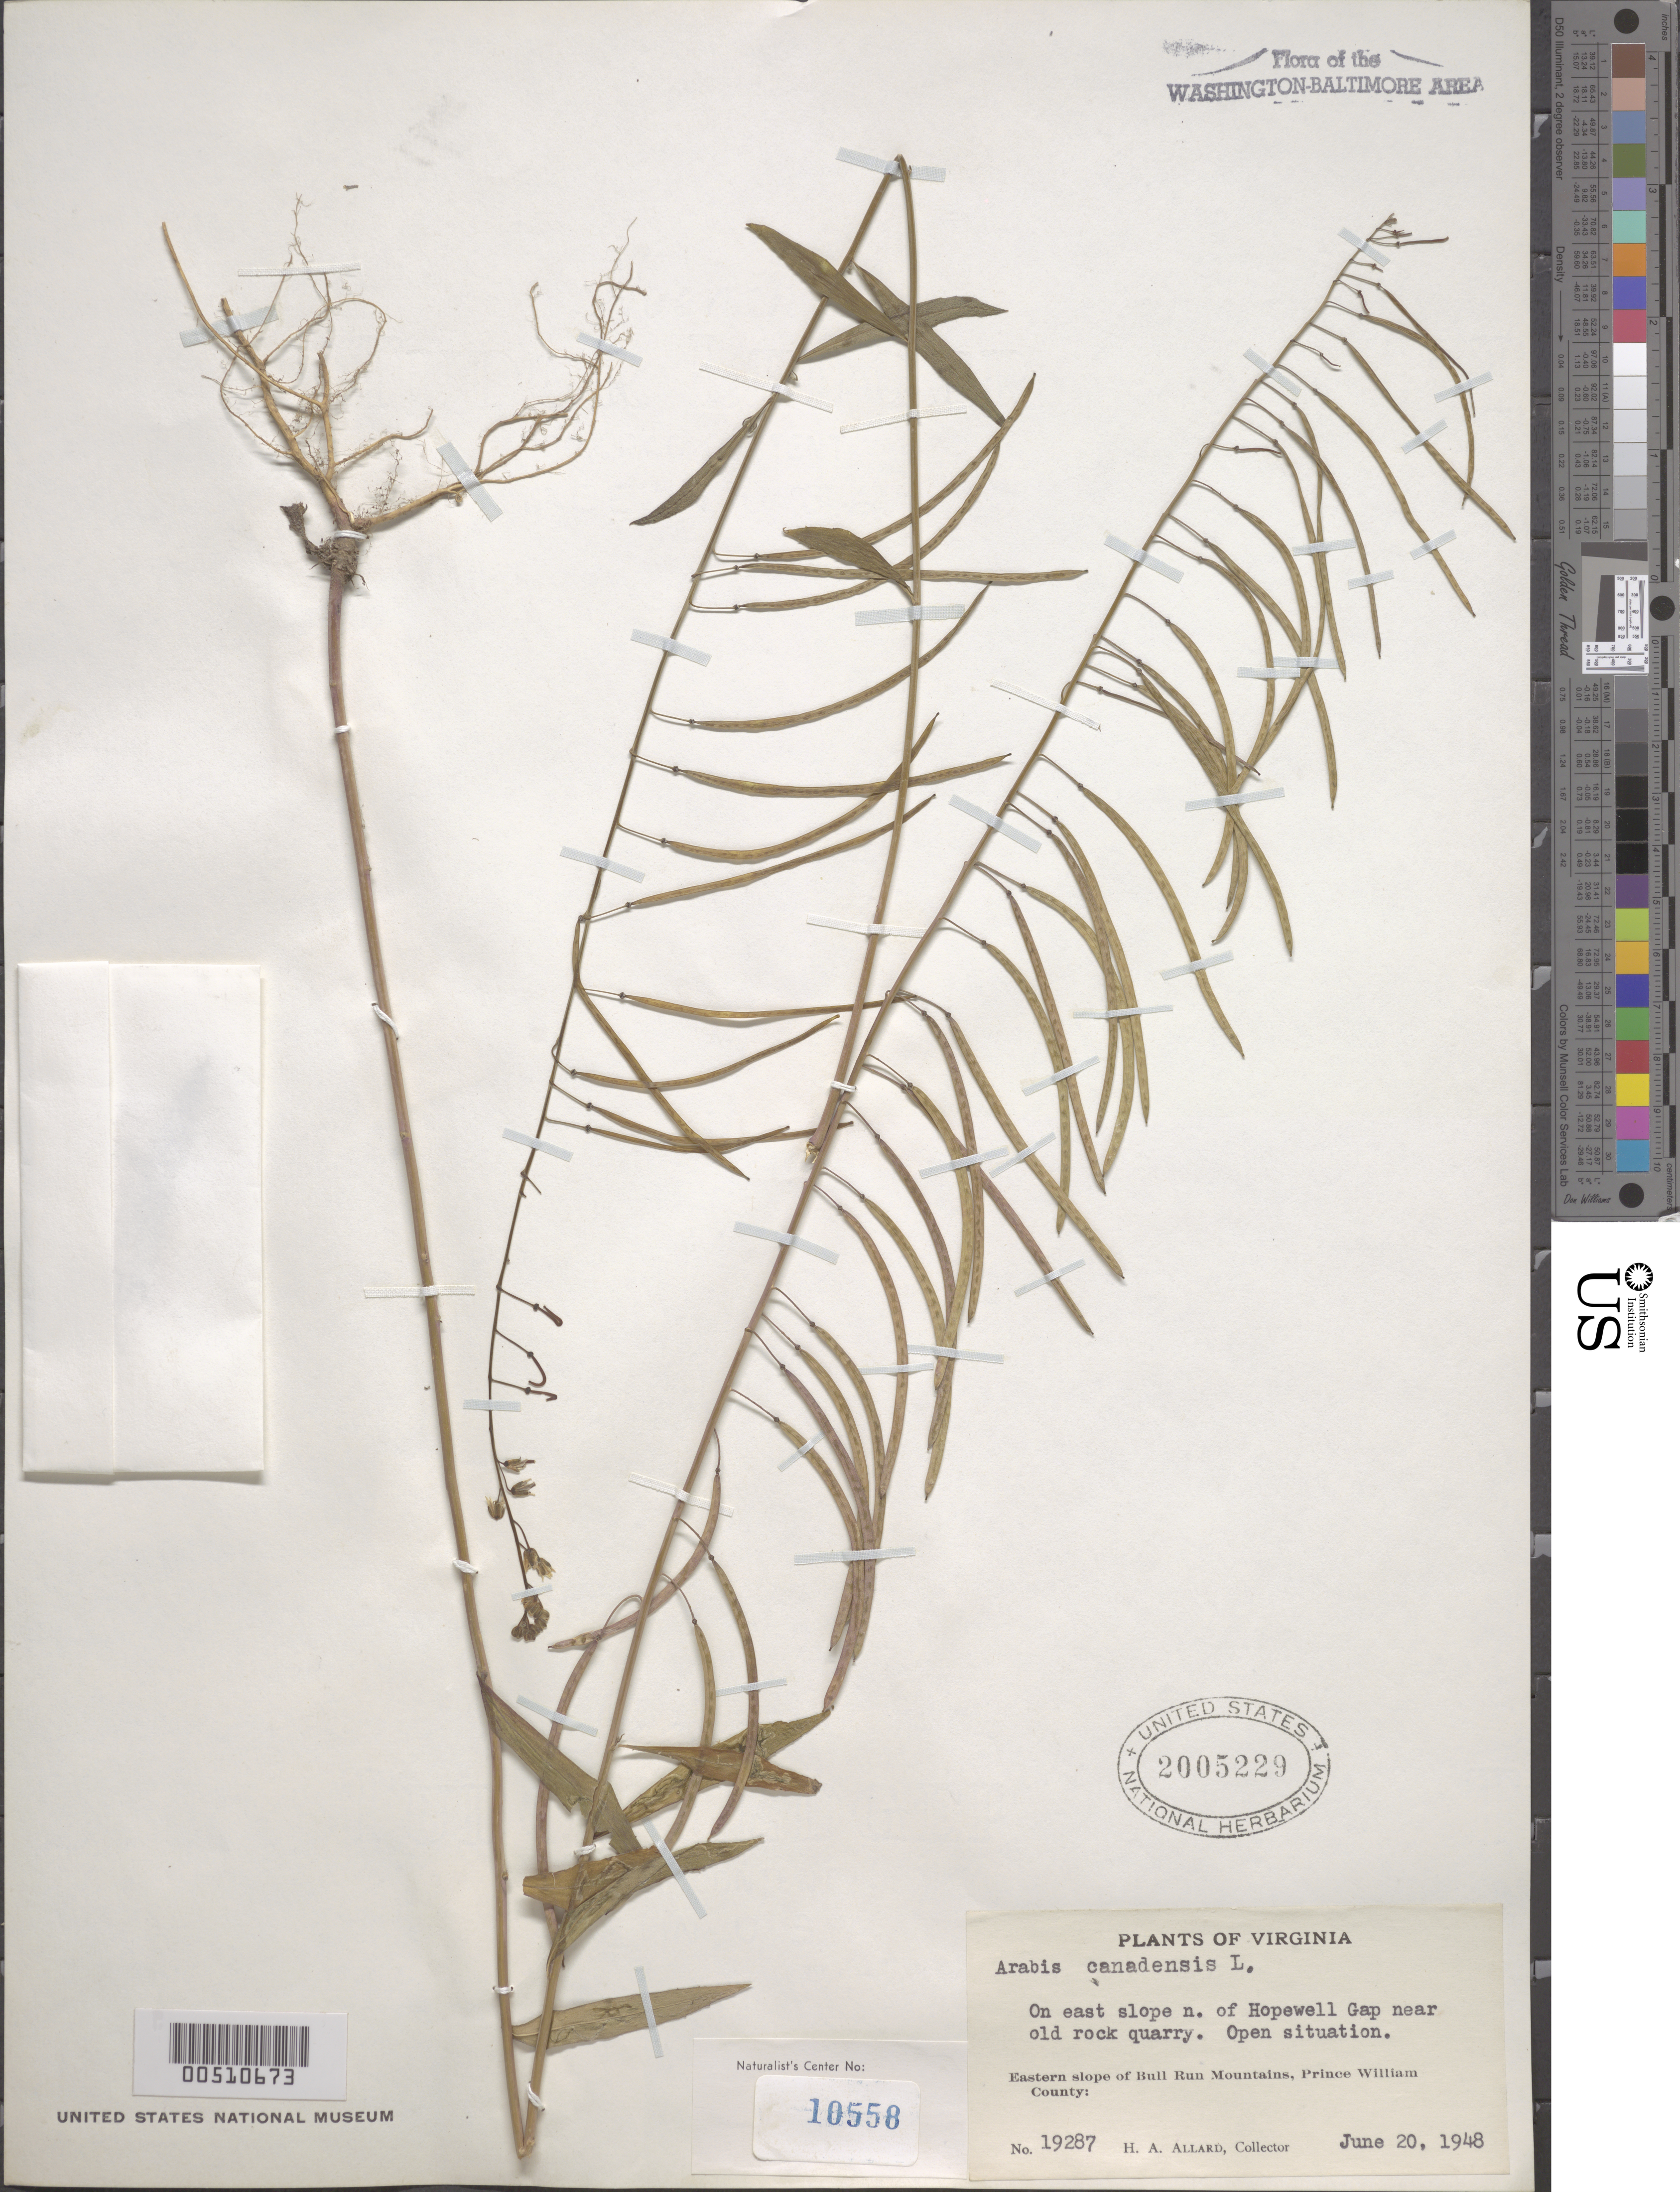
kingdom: Plantae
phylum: Tracheophyta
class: Magnoliopsida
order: Brassicales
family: Brassicaceae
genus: Arabis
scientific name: Arabis canadensis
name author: L.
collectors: H. A. Allard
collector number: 19287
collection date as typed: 20 Jun 1948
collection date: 1948-06-20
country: United States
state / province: Virginia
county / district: Prince William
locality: N of Hopewell Gap near Old Rock Quarry, E slope of Bull Run Mts Bull Run Mts.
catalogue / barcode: US 2005229